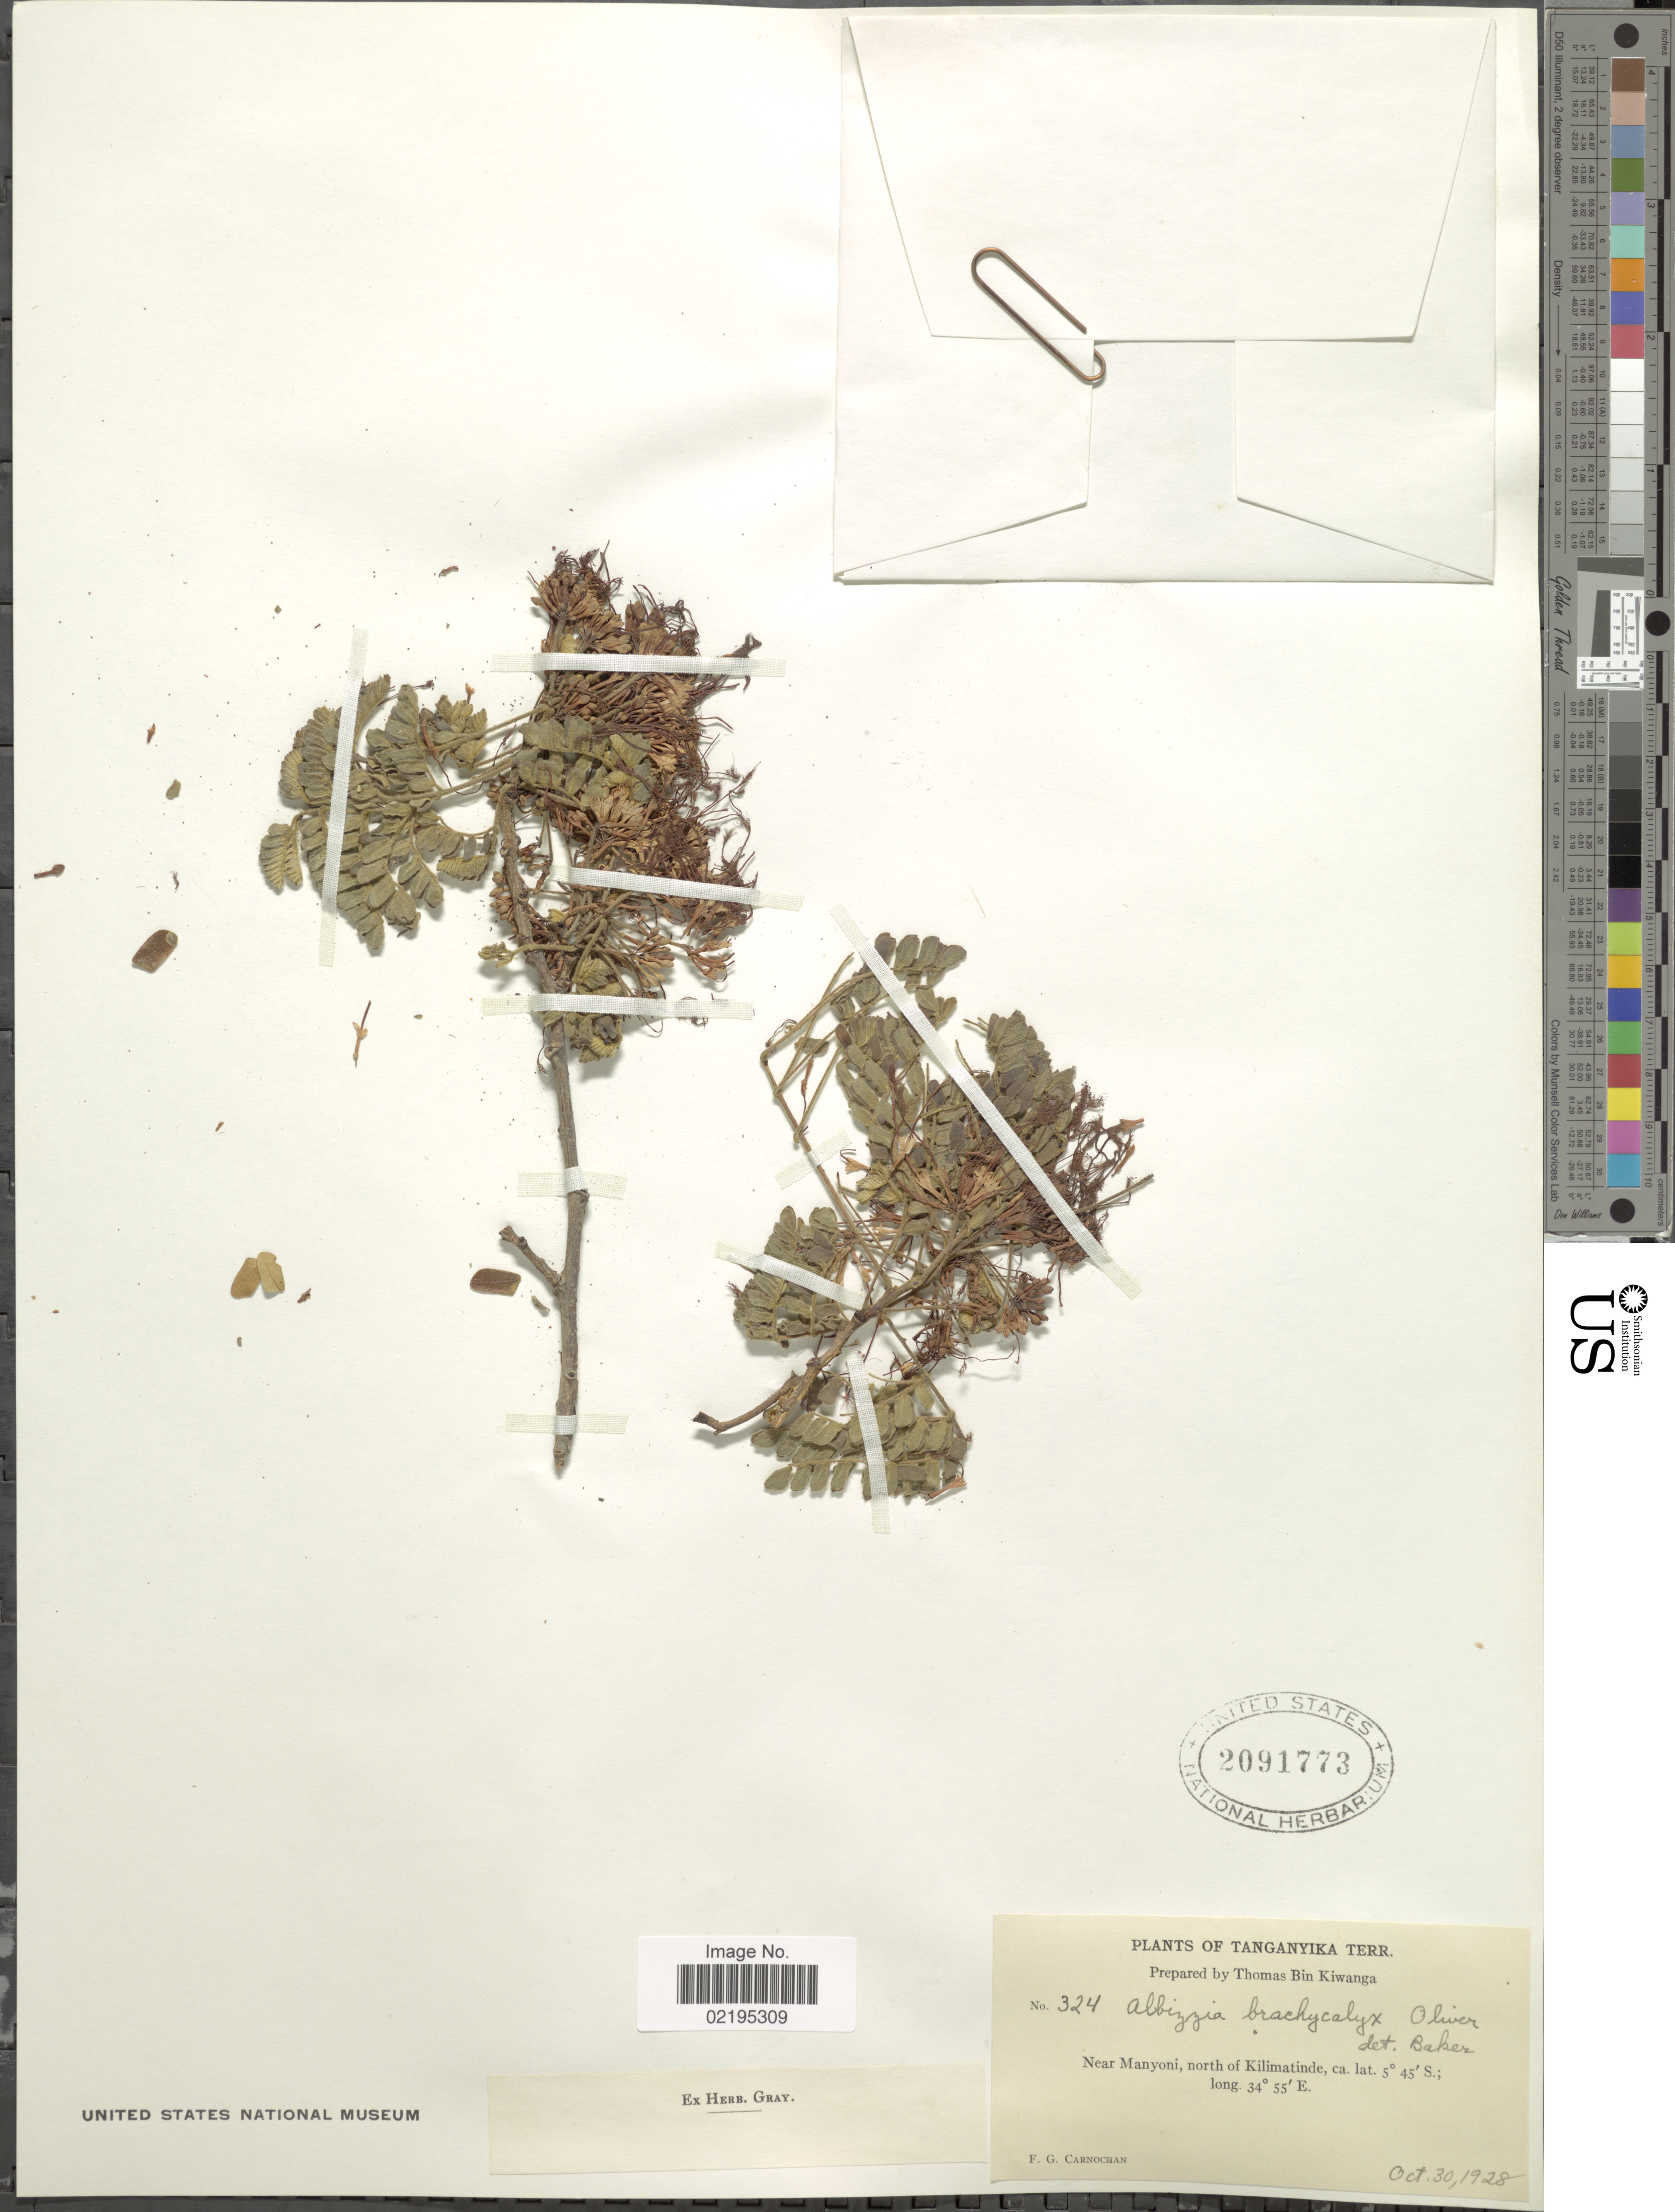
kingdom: Plantae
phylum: Tracheophyta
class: Magnoliopsida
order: Fabales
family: Fabaceae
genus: Albizia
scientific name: Albizia brachycalyx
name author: Oliv.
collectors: F. Carnochan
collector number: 324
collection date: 1928-10-30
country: Tanzania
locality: Tanganyika Terr., Near Manyoni, north of Kilimatinde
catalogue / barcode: US 2091773